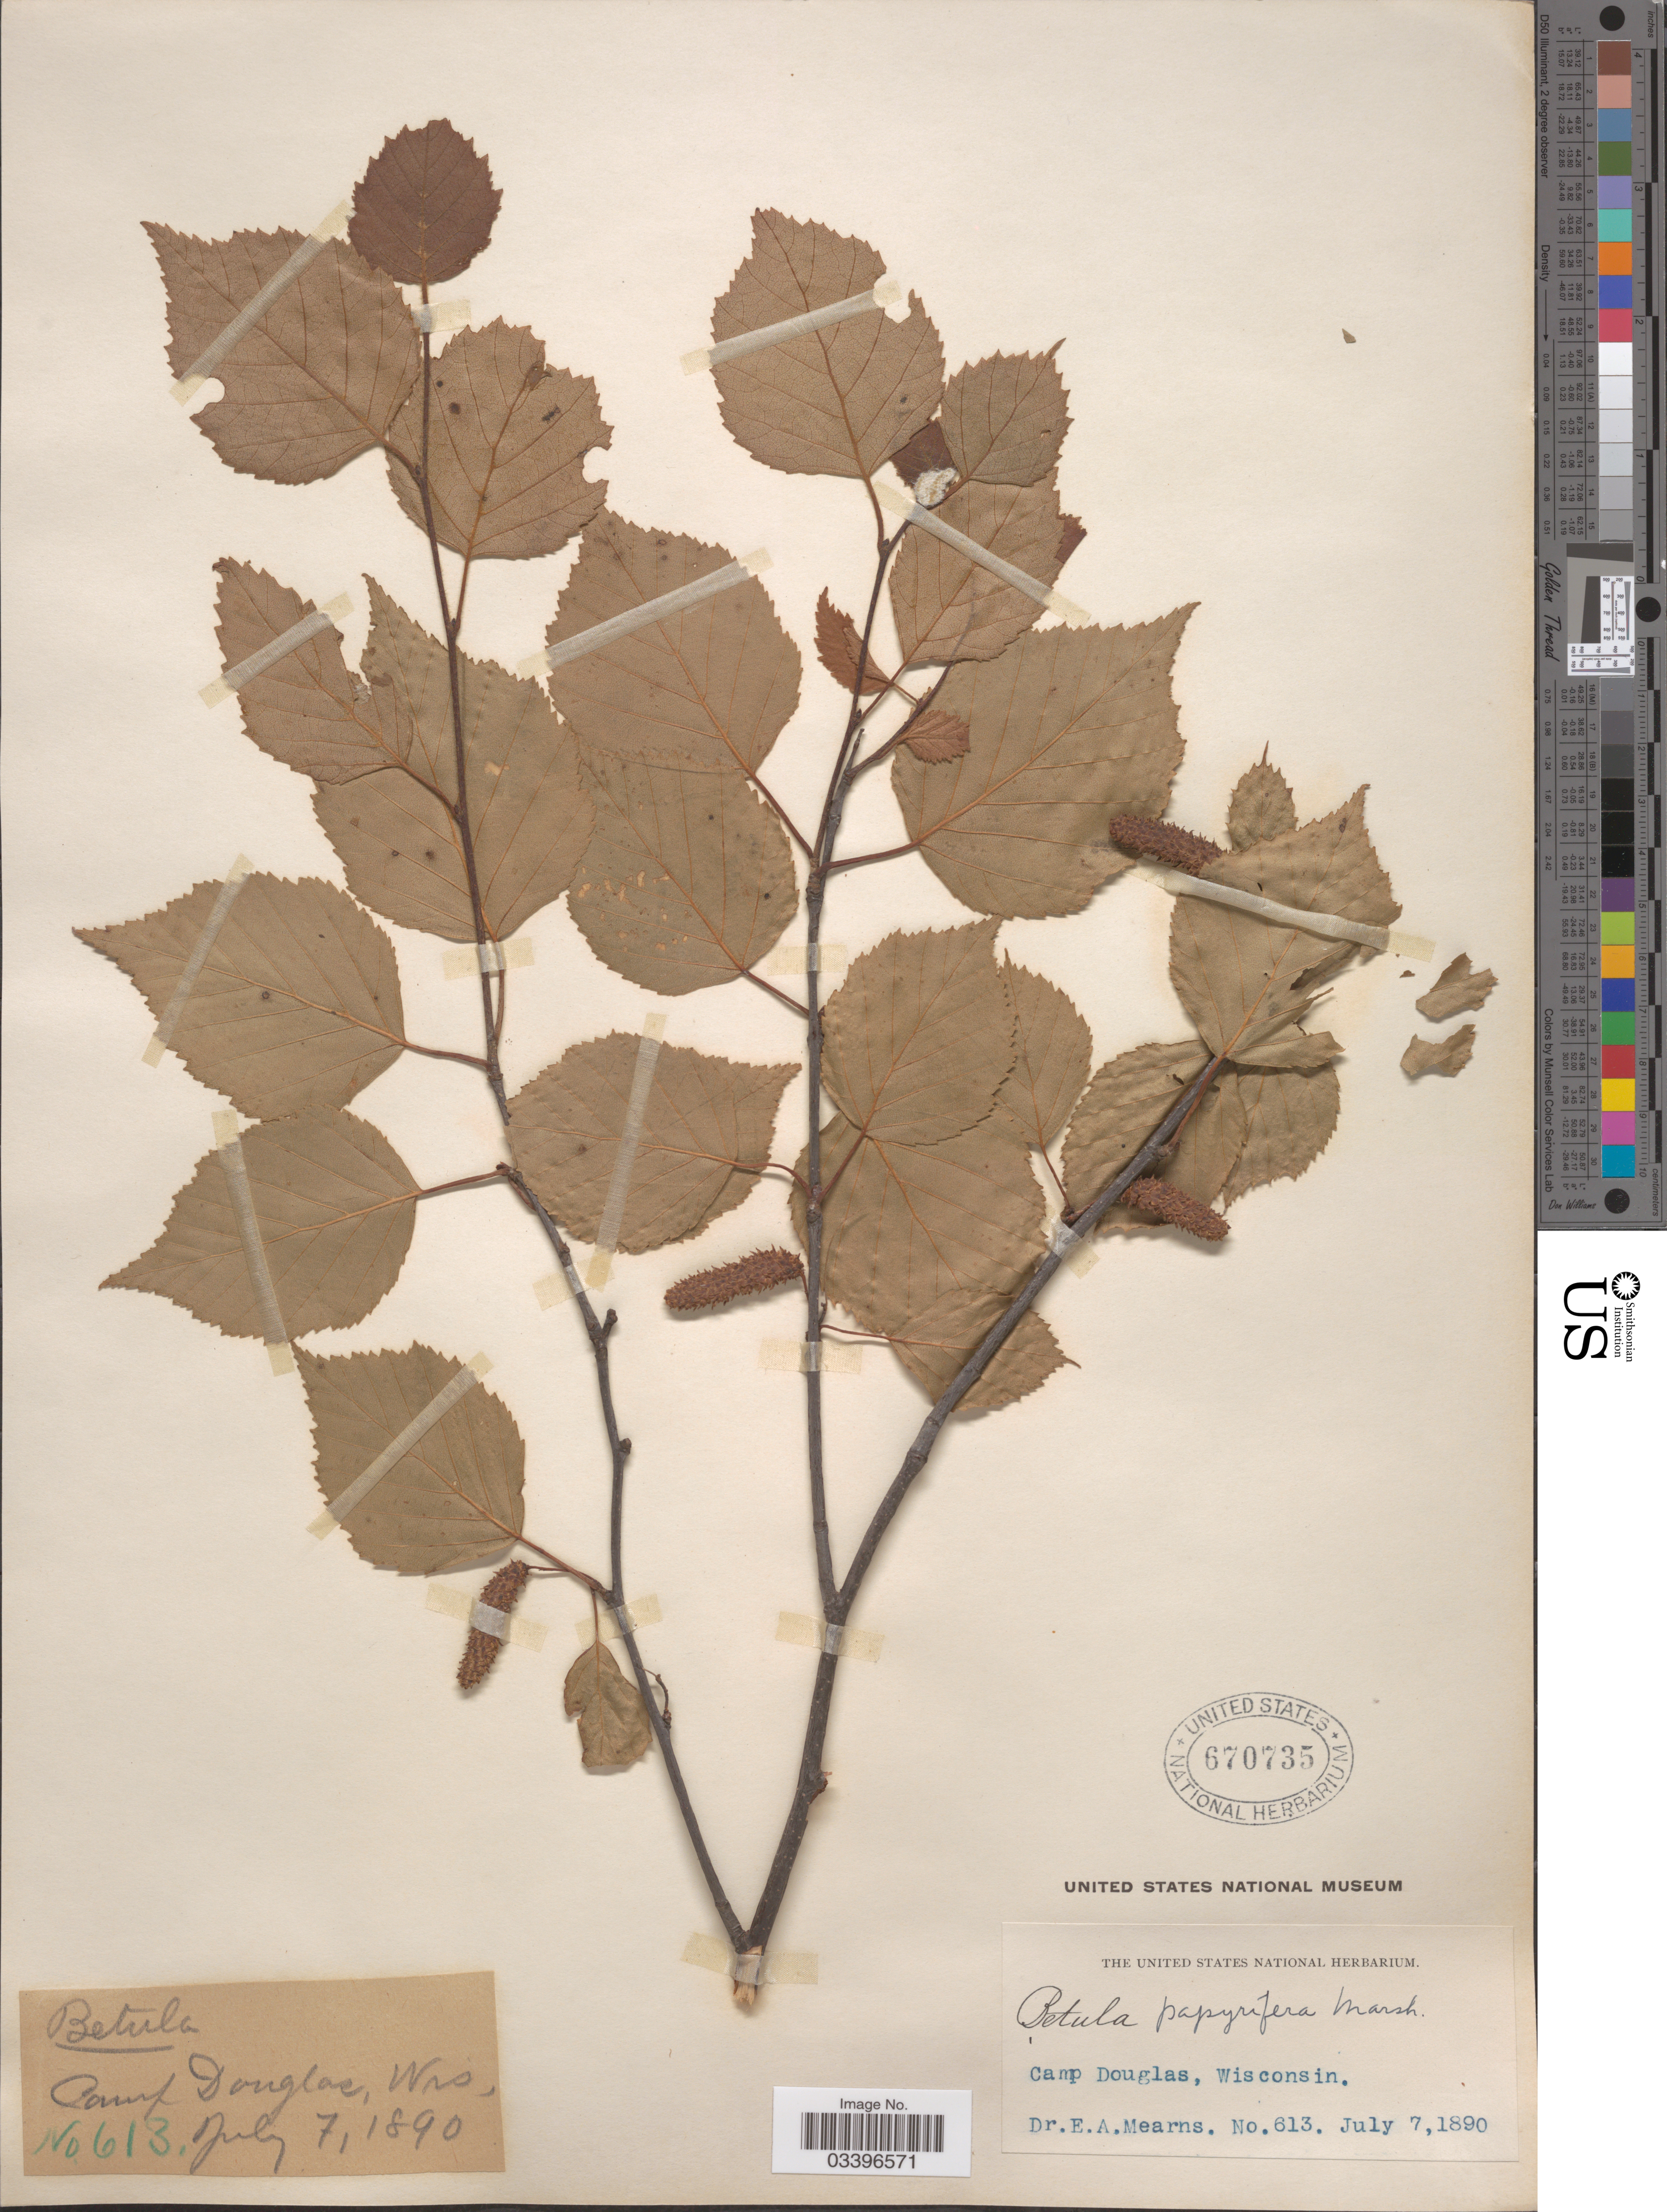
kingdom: Plantae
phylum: Tracheophyta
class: Magnoliopsida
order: Fagales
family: Betulaceae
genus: Betula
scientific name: Betula papyrifera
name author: Marshall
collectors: E. A. Mearns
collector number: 613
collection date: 1890-07-07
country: United States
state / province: Wisconsin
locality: Camp Douglas.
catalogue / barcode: US 670735